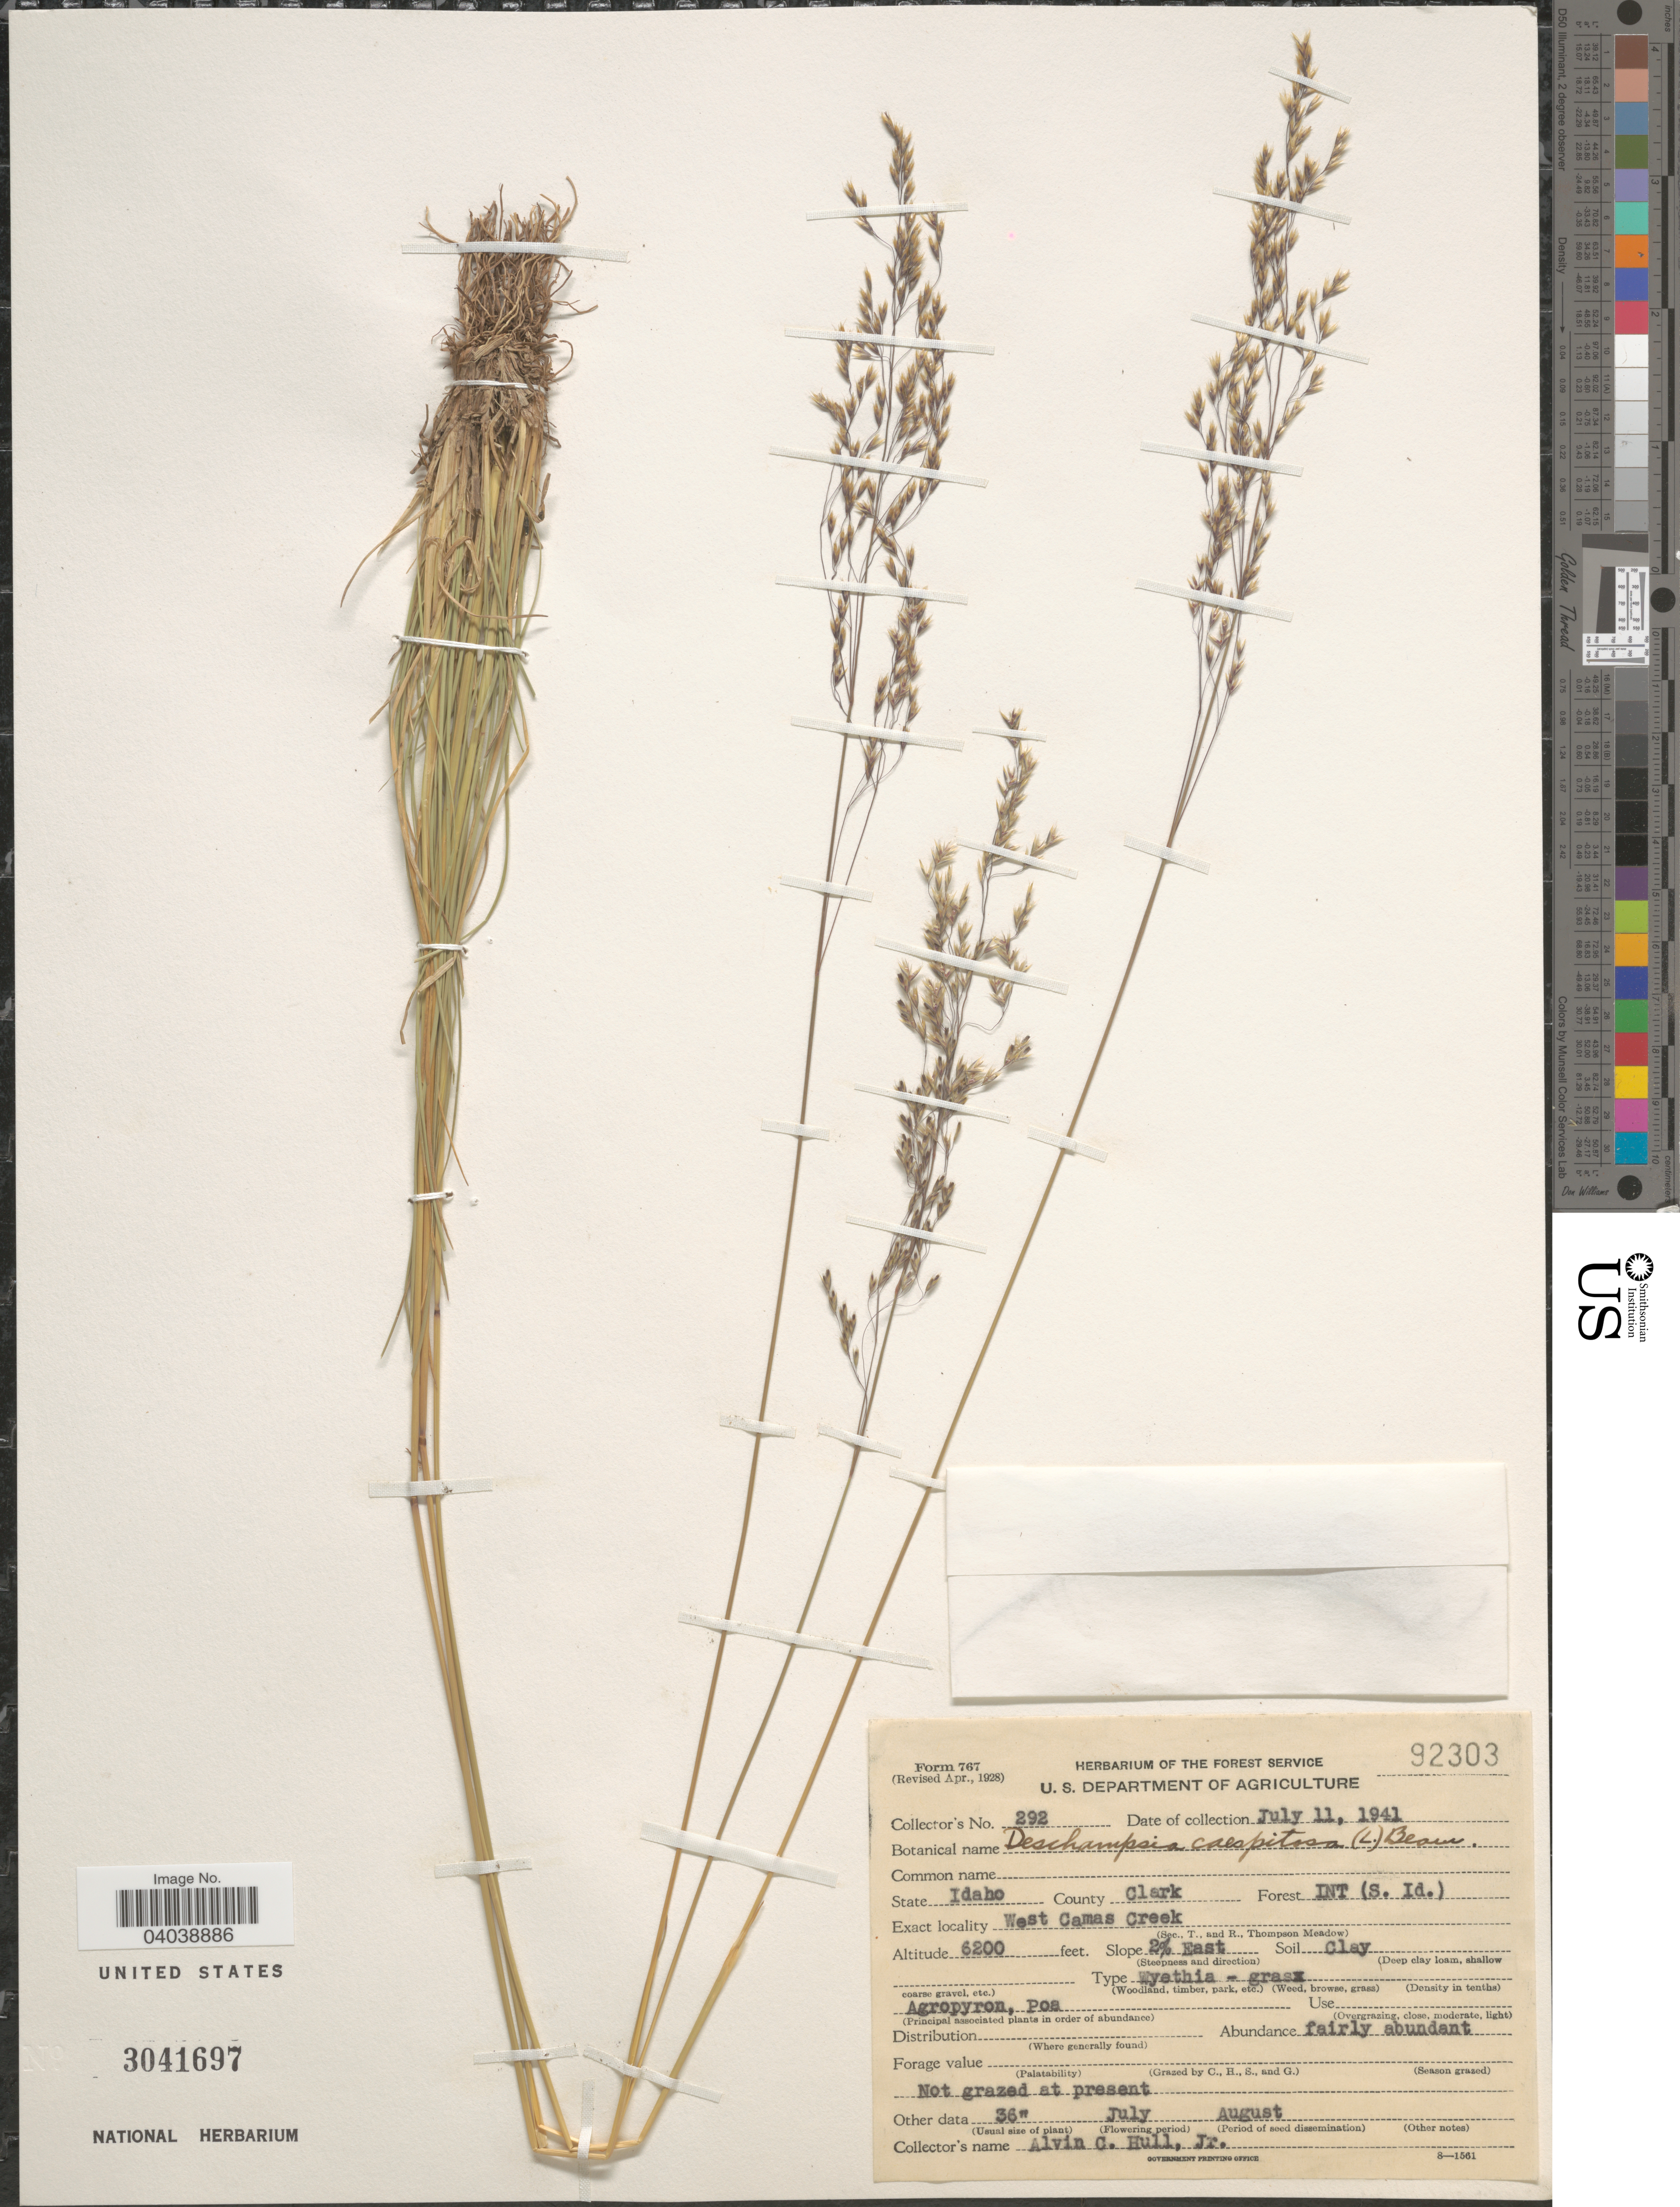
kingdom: Plantae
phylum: Tracheophyta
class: Liliopsida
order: Poales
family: Poaceae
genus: Deschampsia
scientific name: Deschampsia cespitosa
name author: (L.) P. Beauv.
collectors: A. Hull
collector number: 292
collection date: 1941-07-11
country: United States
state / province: Idaho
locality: County Clark. forest INT (S.Id.). West Camas Creek. Slope 2% East.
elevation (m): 1890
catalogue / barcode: US 3041697